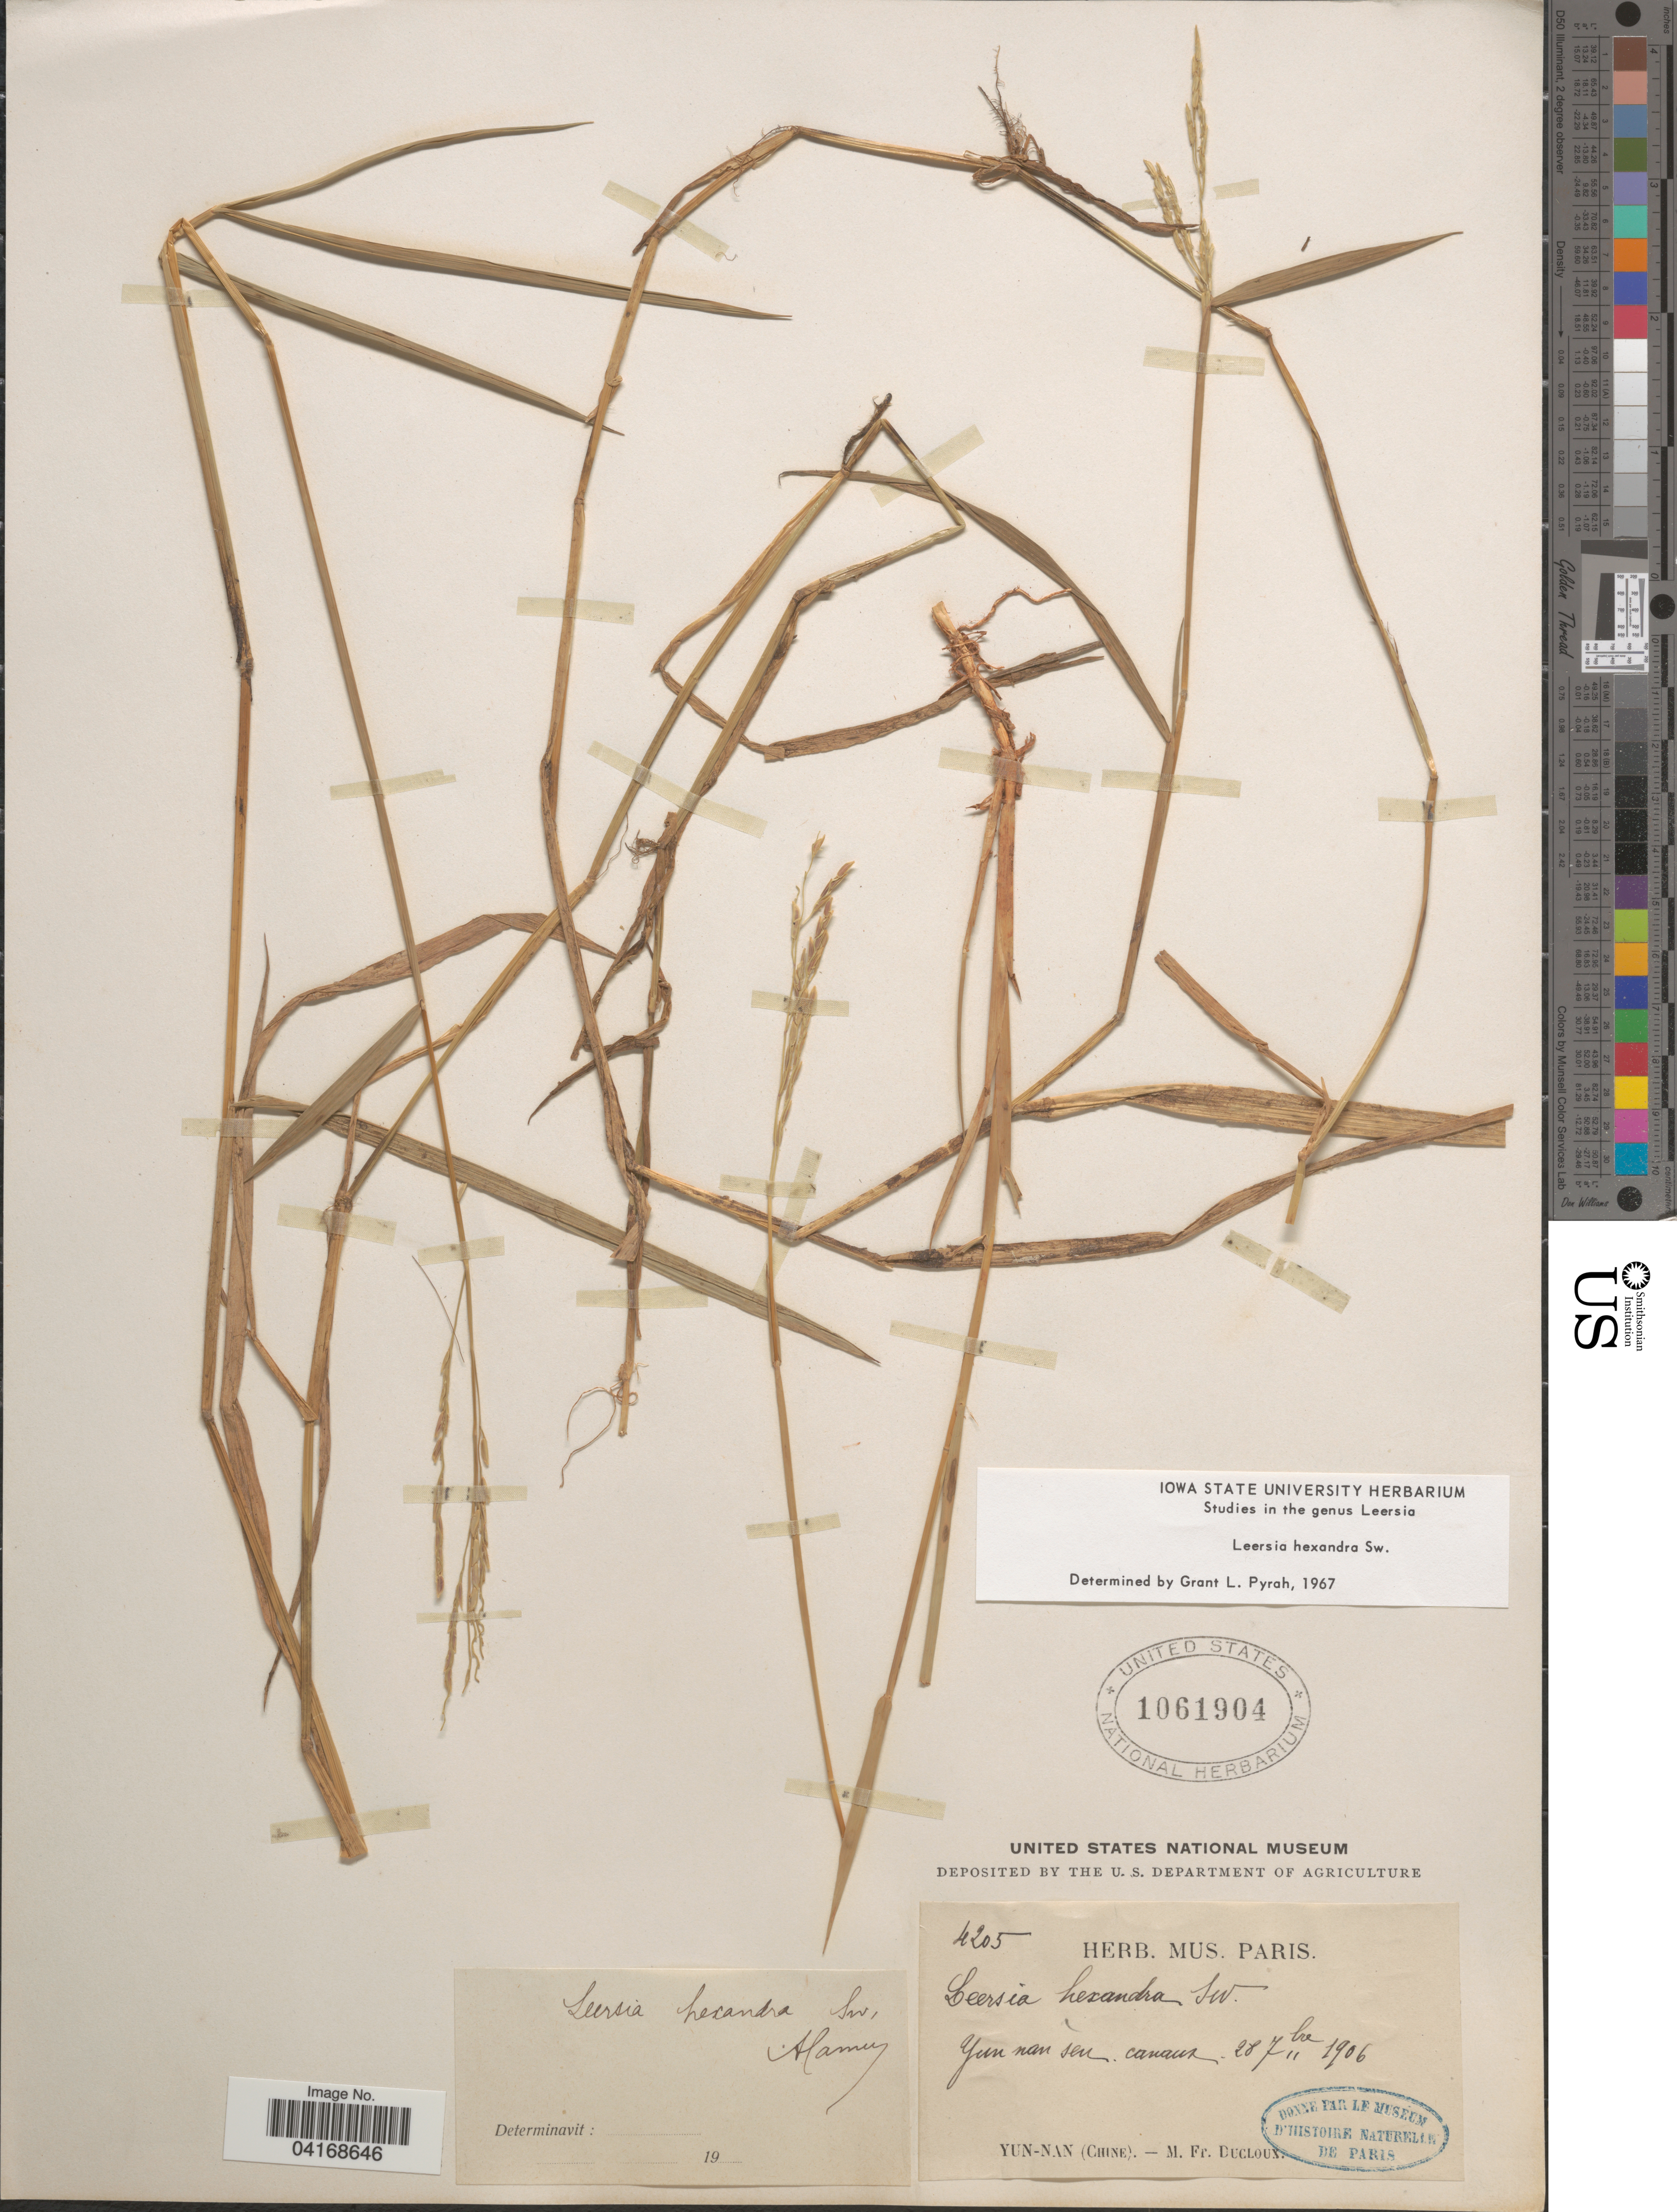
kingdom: Plantae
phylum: Tracheophyta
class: Liliopsida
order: Poales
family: Poaceae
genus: Leersia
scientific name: Leersia hexandra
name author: Sw.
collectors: M. Ducloux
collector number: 4205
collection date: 1906-09-28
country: China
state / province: Yunnan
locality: Yunnan sen, canaux [interpreted].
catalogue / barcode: US 1061904